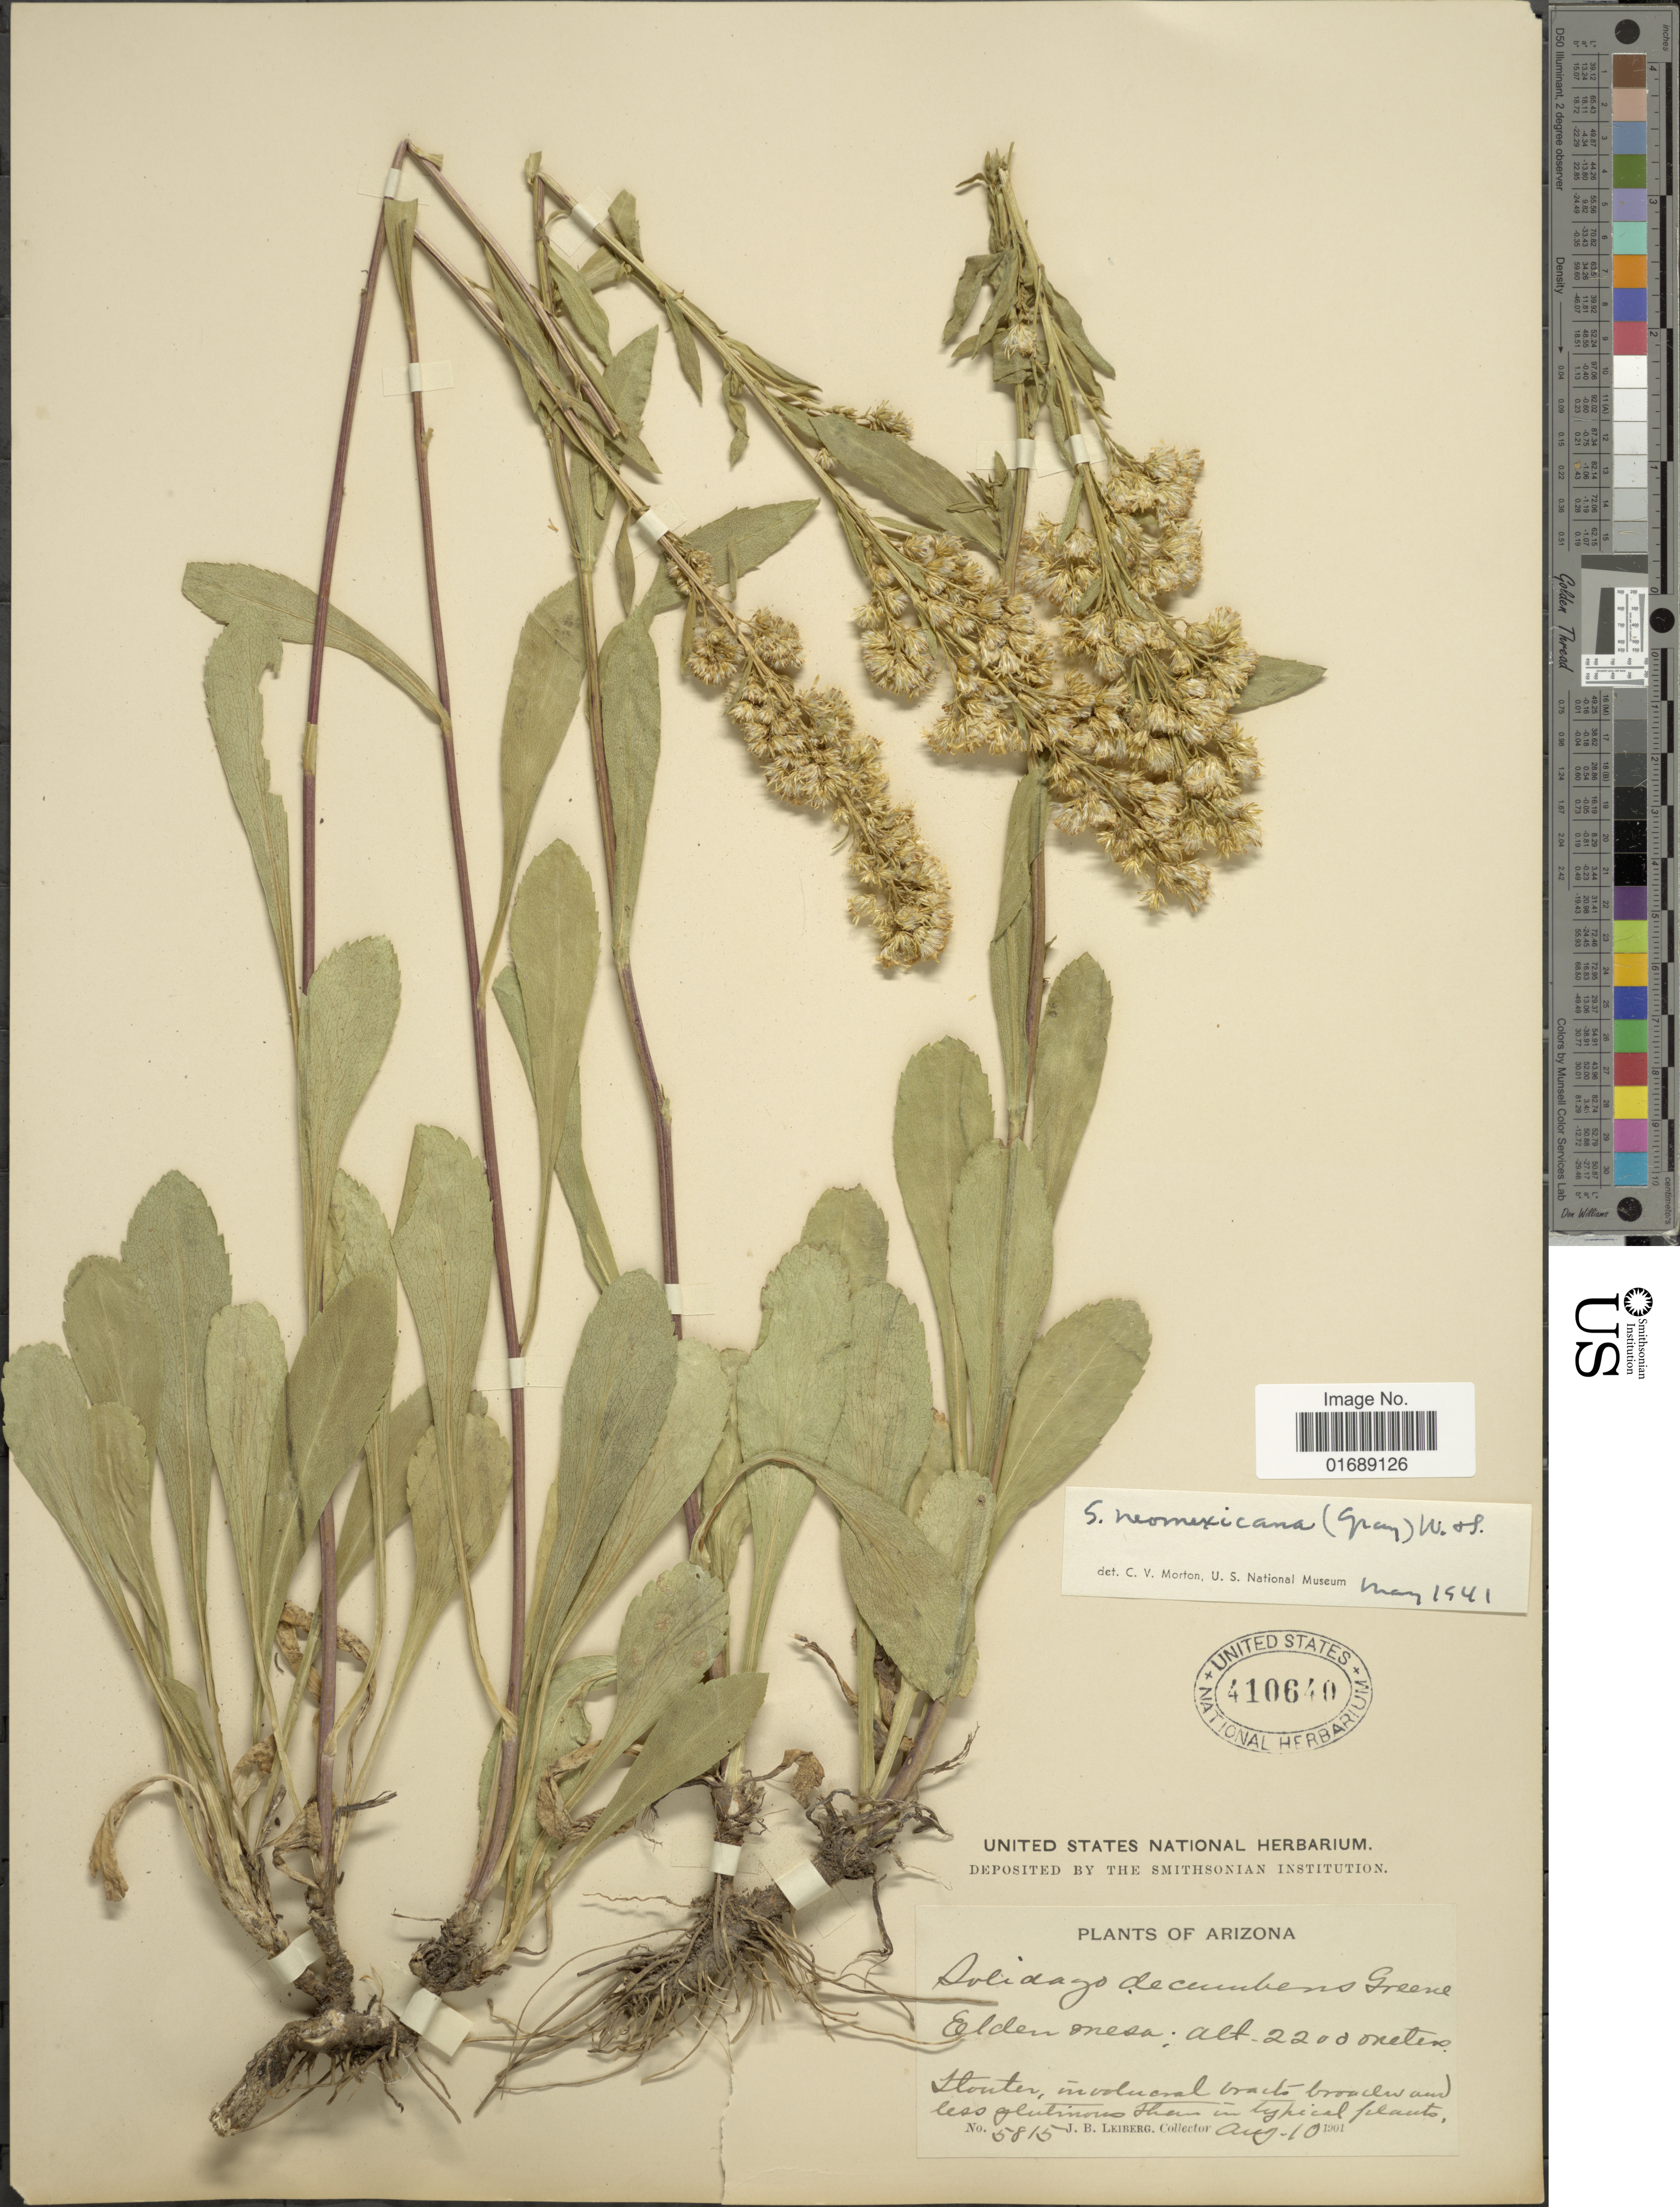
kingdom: Plantae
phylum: Tracheophyta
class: Magnoliopsida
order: Asterales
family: Asteraceae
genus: Solidago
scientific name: Solidago neomexicana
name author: Wooton & Standl.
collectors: J. B. Leiberg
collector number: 5815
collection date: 1901-08-10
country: United States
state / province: Arizona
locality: Elden Onesa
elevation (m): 2200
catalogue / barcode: US 410640